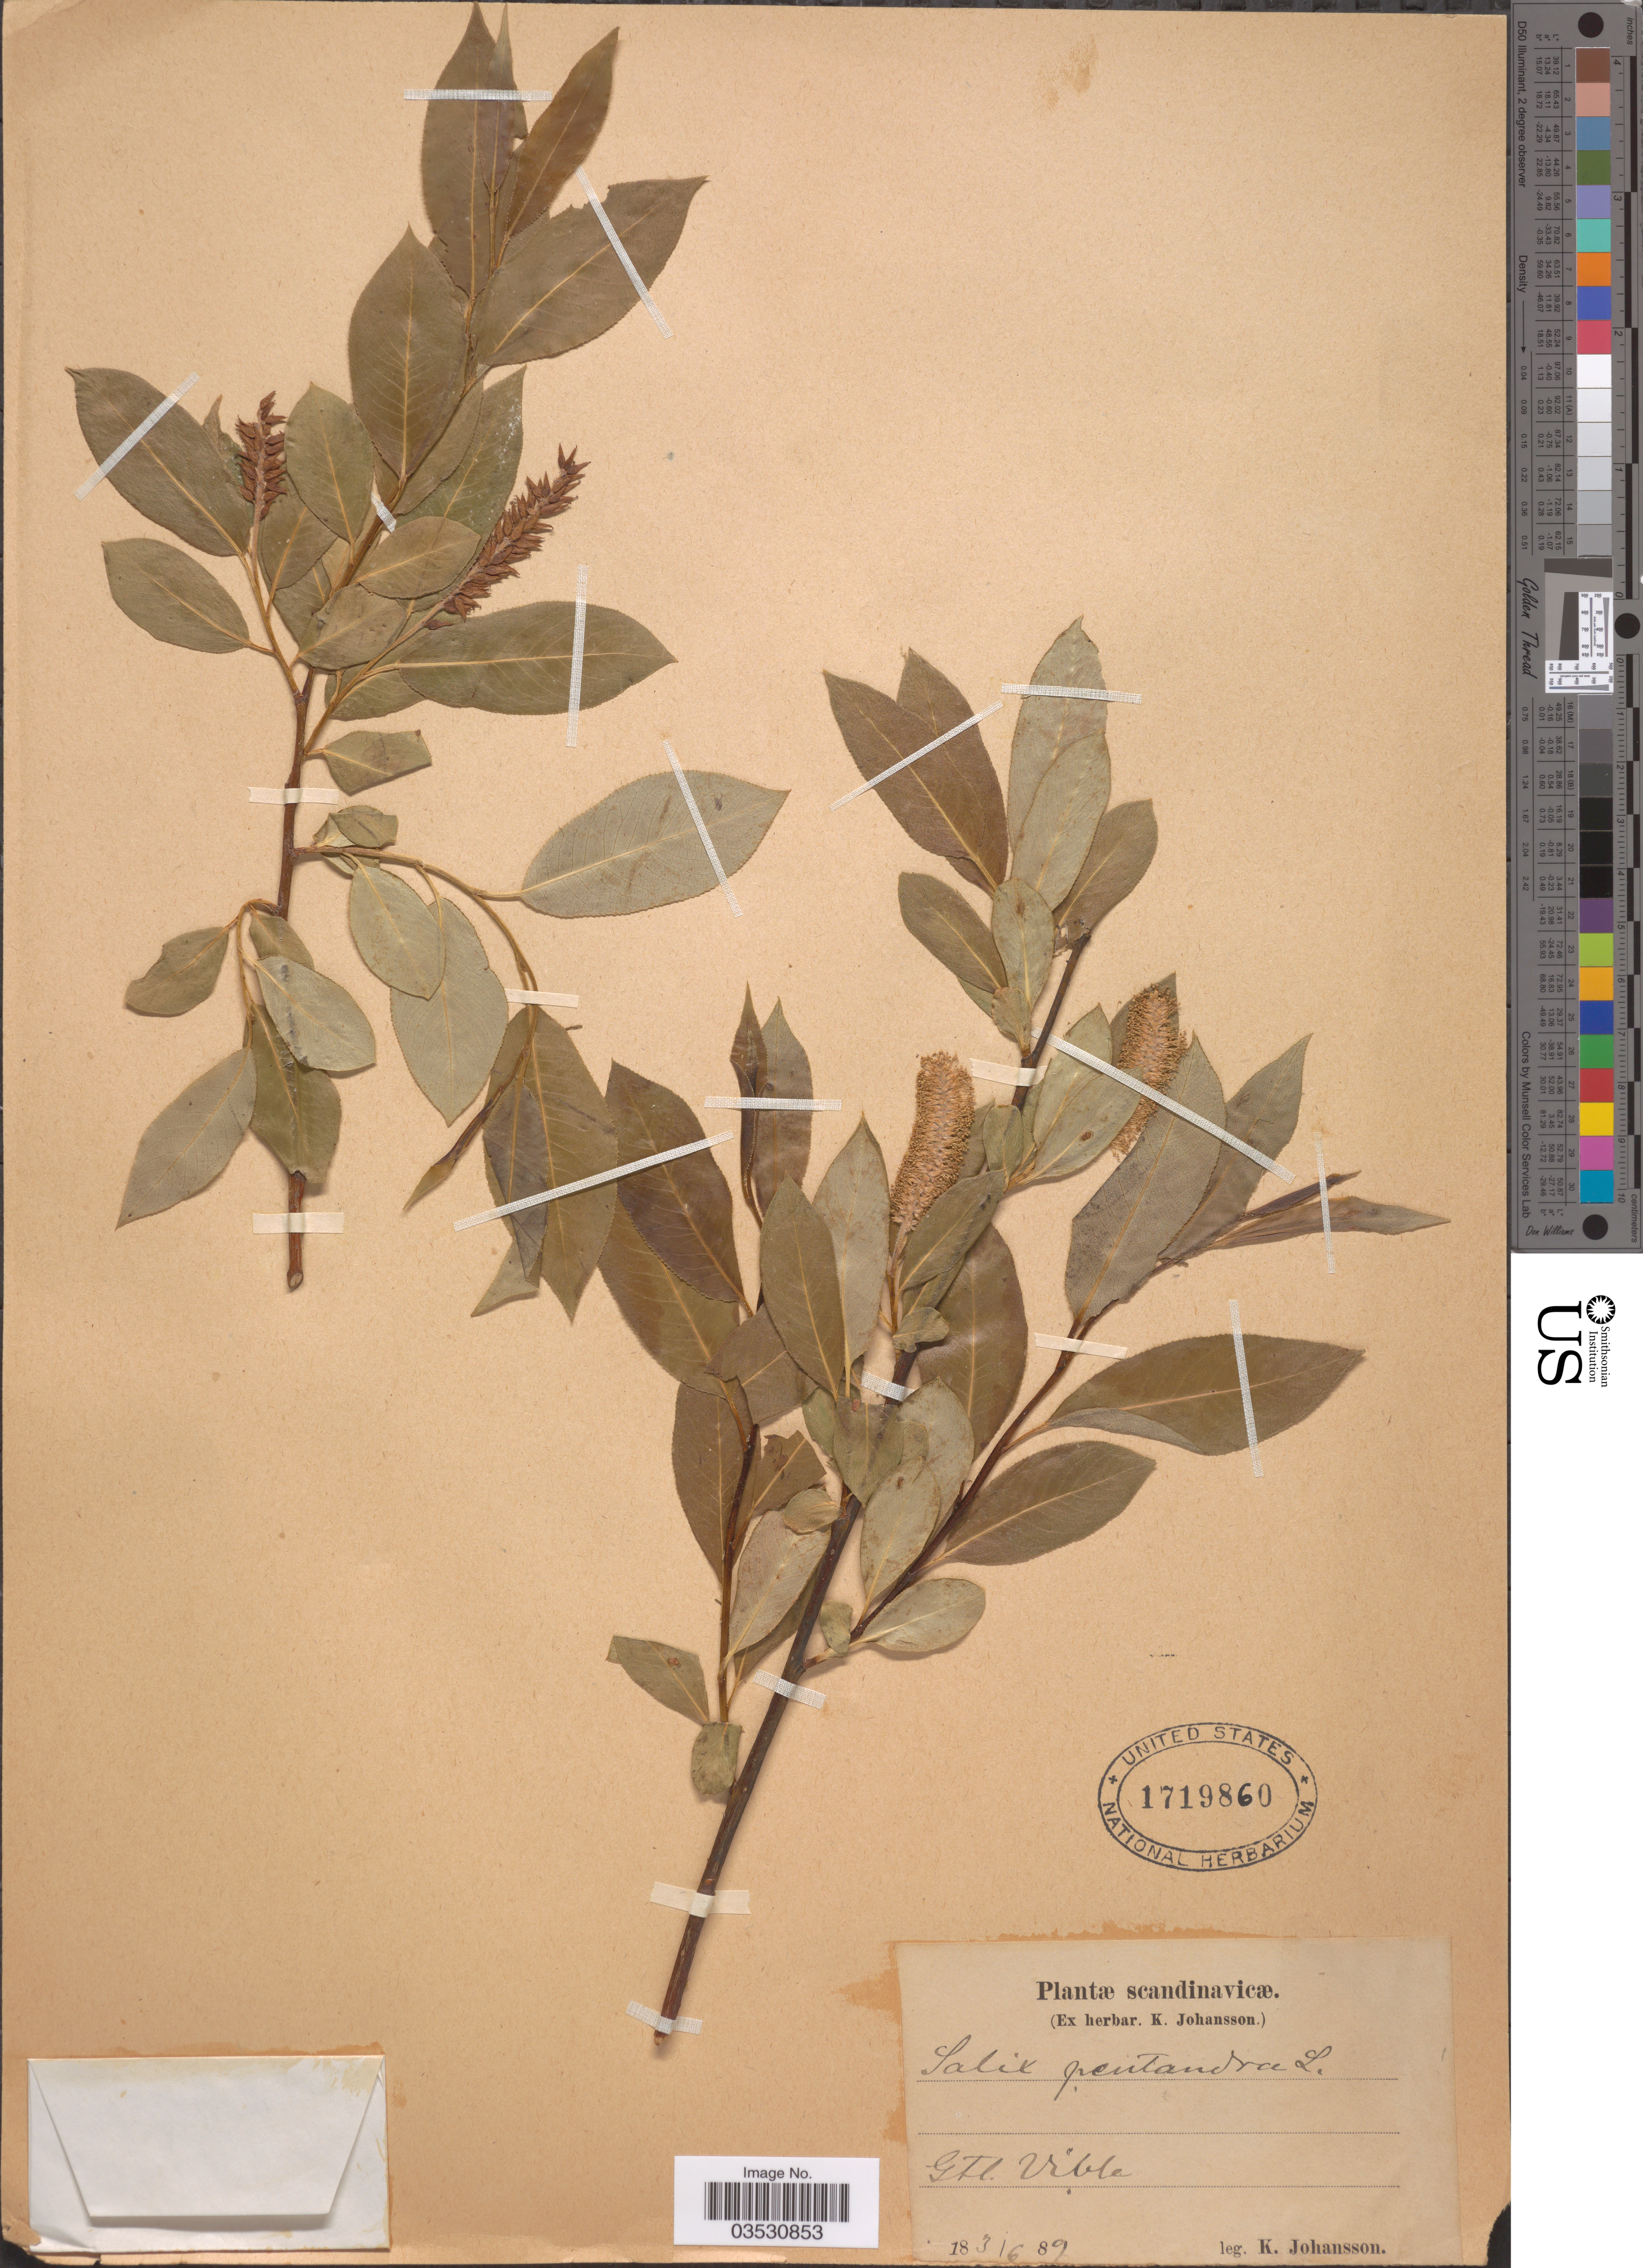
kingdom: Plantae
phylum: Tracheophyta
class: Magnoliopsida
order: Malpighiales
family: Salicaceae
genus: Salix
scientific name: Salix pentandra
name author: L.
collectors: K. Johansson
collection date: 1889-06-03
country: Sweden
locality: Scandinavicæ. Gtl. Vibla [interpreted].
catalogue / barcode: US 1719860